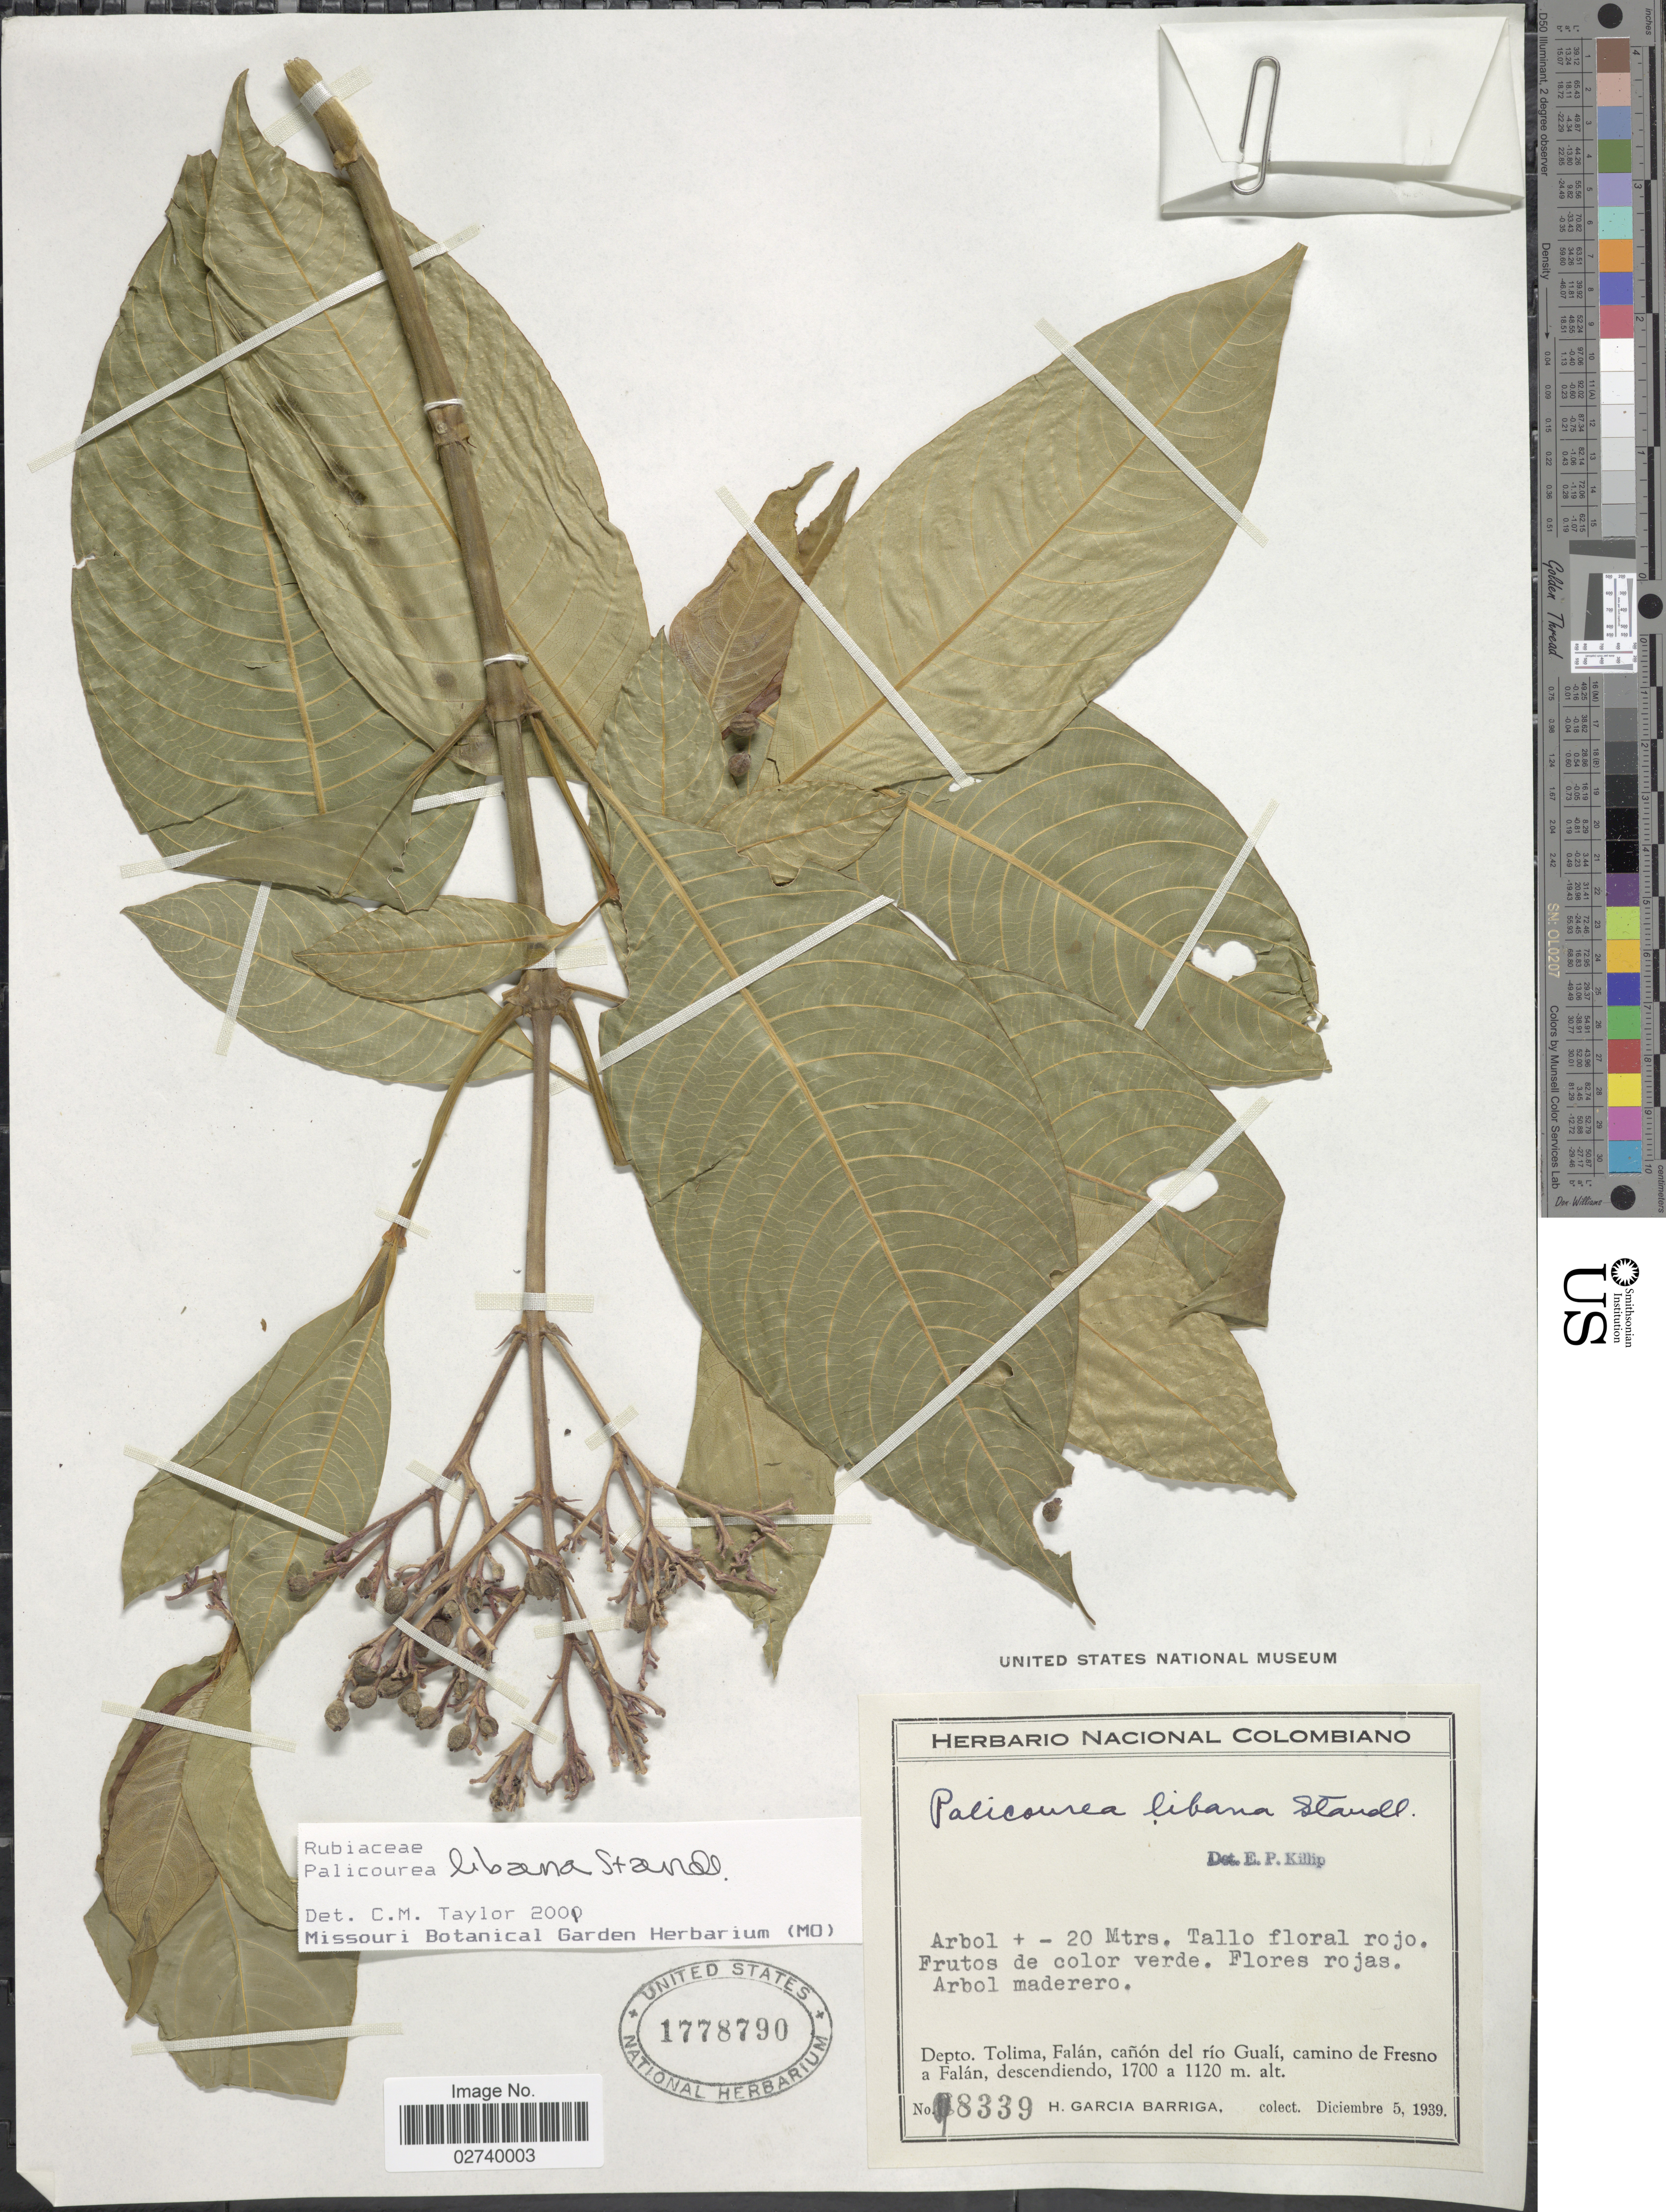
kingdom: Plantae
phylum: Tracheophyta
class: Magnoliopsida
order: Gentianales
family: Rubiaceae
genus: Palicourea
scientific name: Palicourea libana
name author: Standl.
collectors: H. García Barriga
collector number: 8339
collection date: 1939-12-05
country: Colombia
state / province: Tolima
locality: Falán, Cañon del río Gualí, camino de Fresno a Falán, descendiendo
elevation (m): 1120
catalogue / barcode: US 1778790